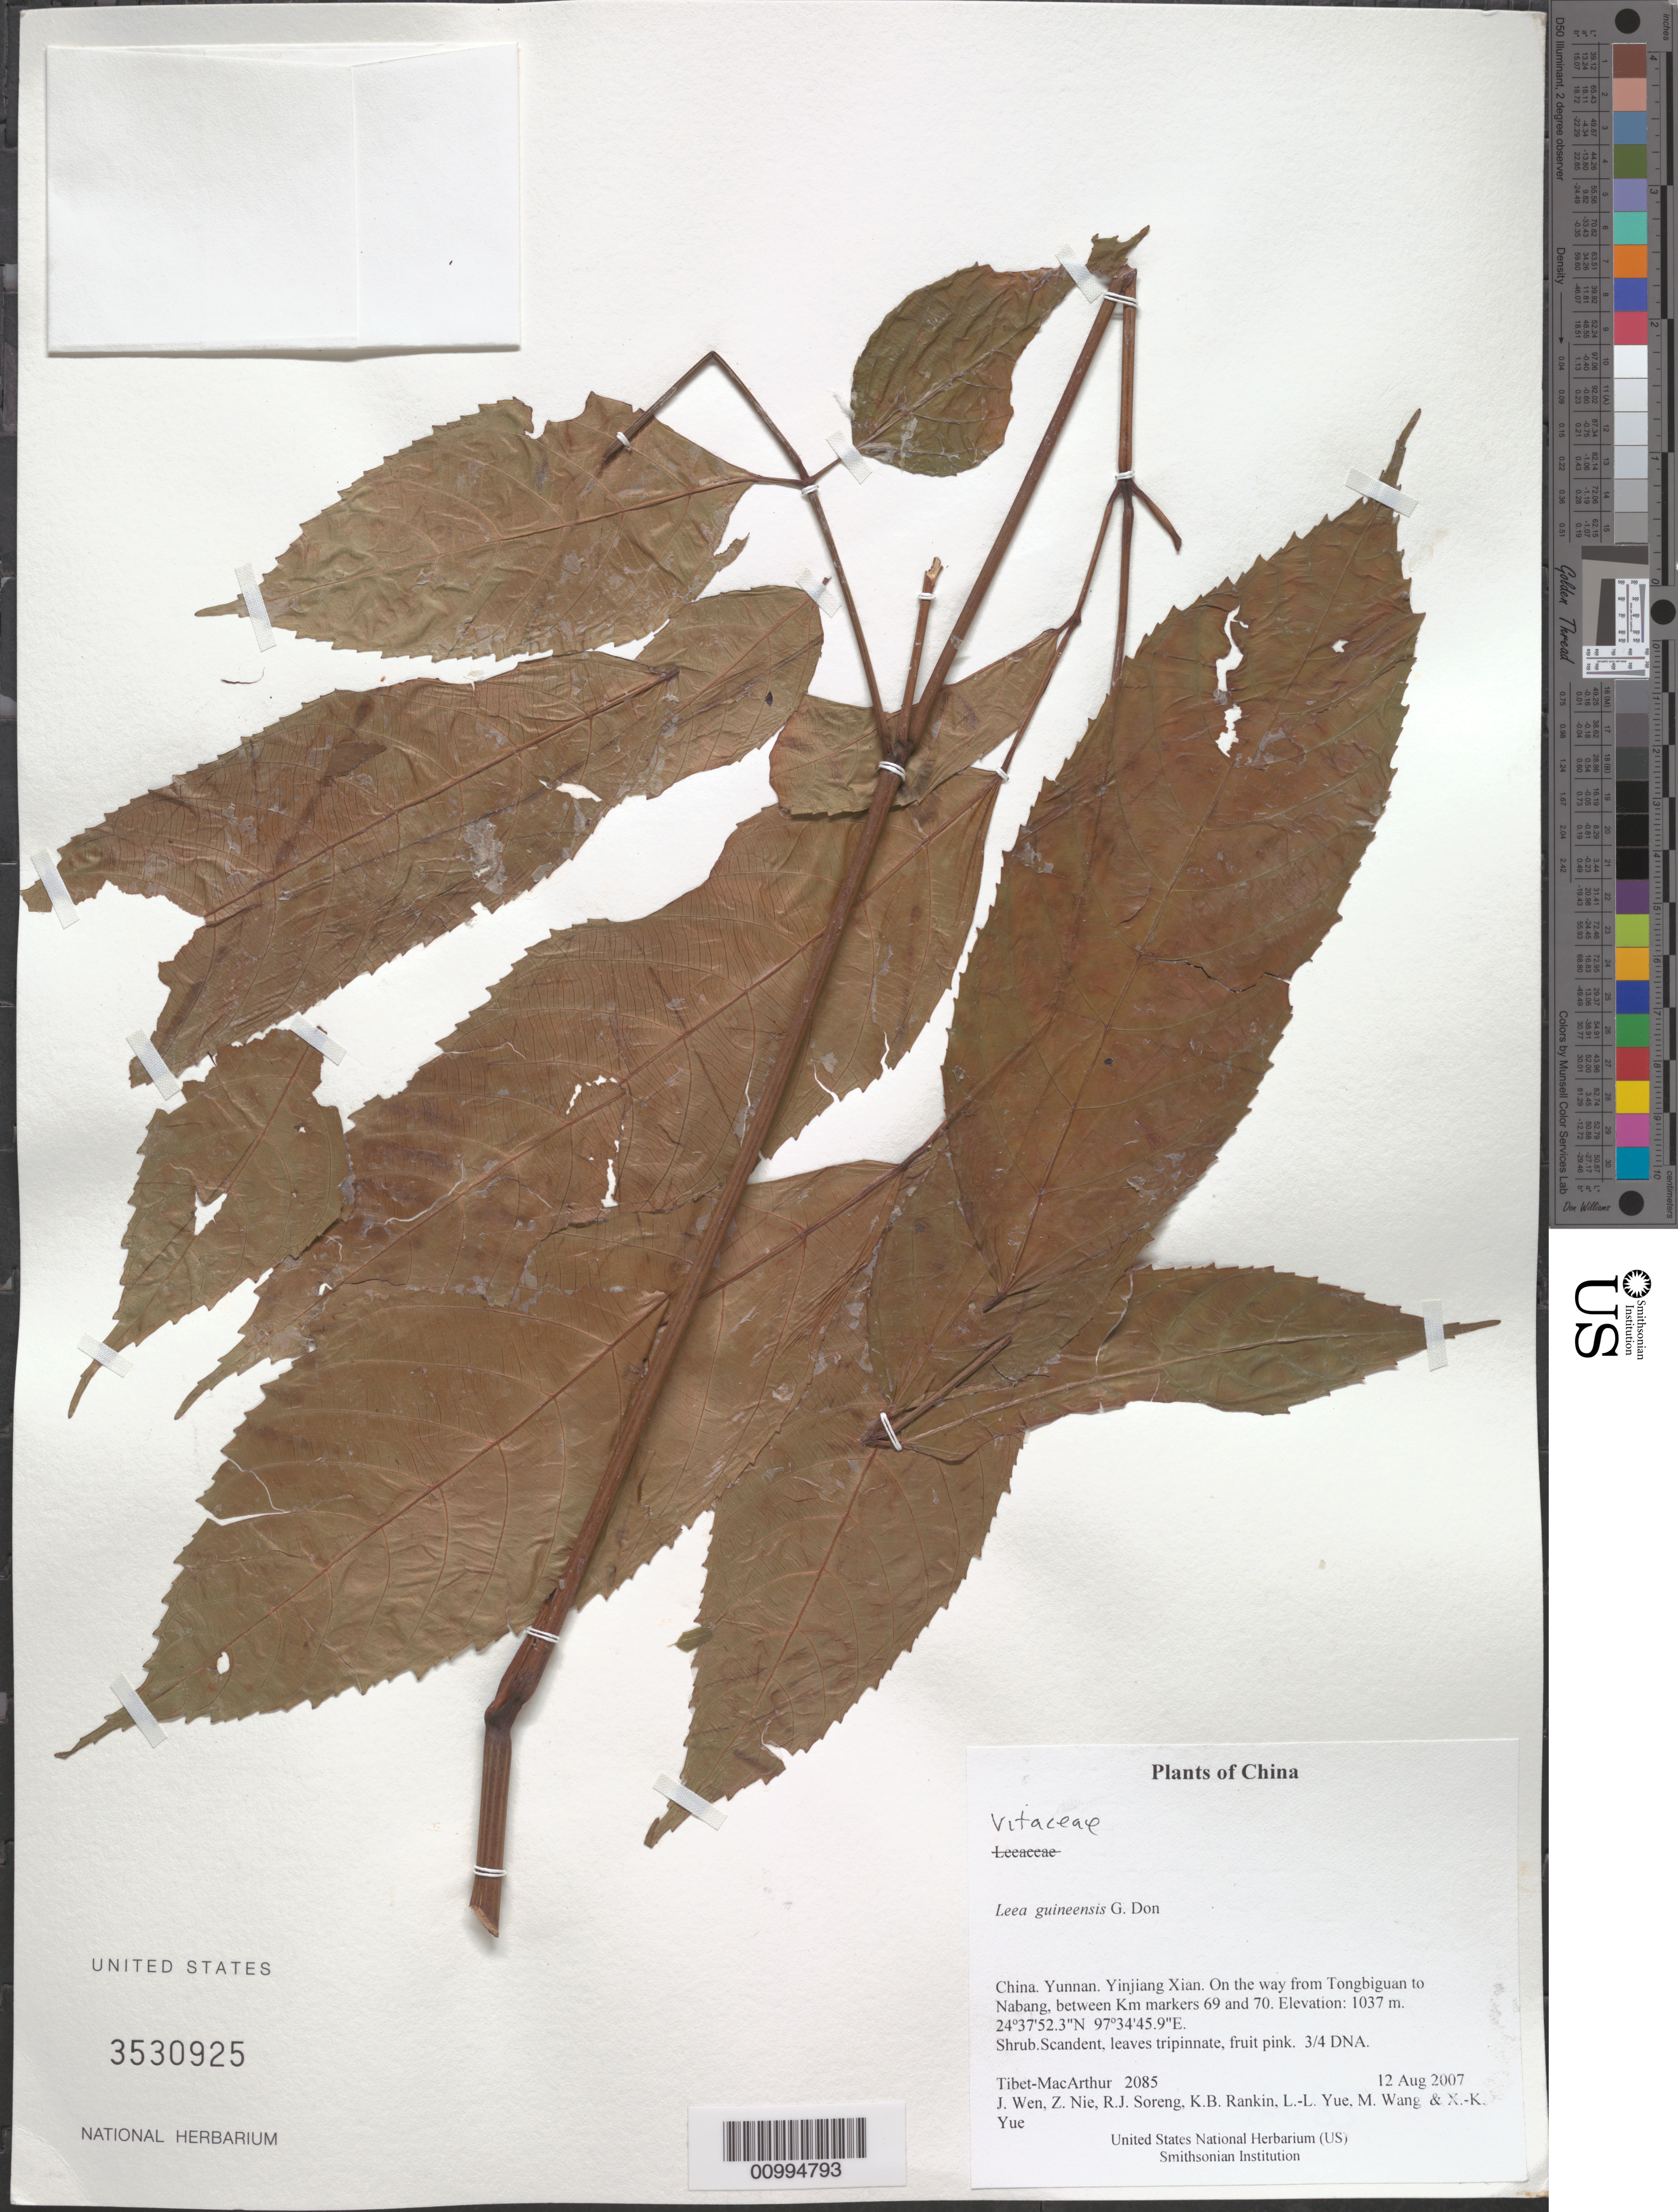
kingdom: Plantae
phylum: Tracheophyta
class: Magnoliopsida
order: Vitales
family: Vitaceae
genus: Leea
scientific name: Leea guineensis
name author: G. Don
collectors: Tibet-MacArthur, J. Wen, Z. Nie, R. J. Soreng, K. Rankin, L. Yue, M. Wang & X. Yue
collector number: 2085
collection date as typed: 12 Aug 2007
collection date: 2007-08-12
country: China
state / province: Yunnan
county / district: Yinjiang Xian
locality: On the way from Tongbiguan to Nabang, between Km markers 69 and 70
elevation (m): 1037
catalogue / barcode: US 3530925